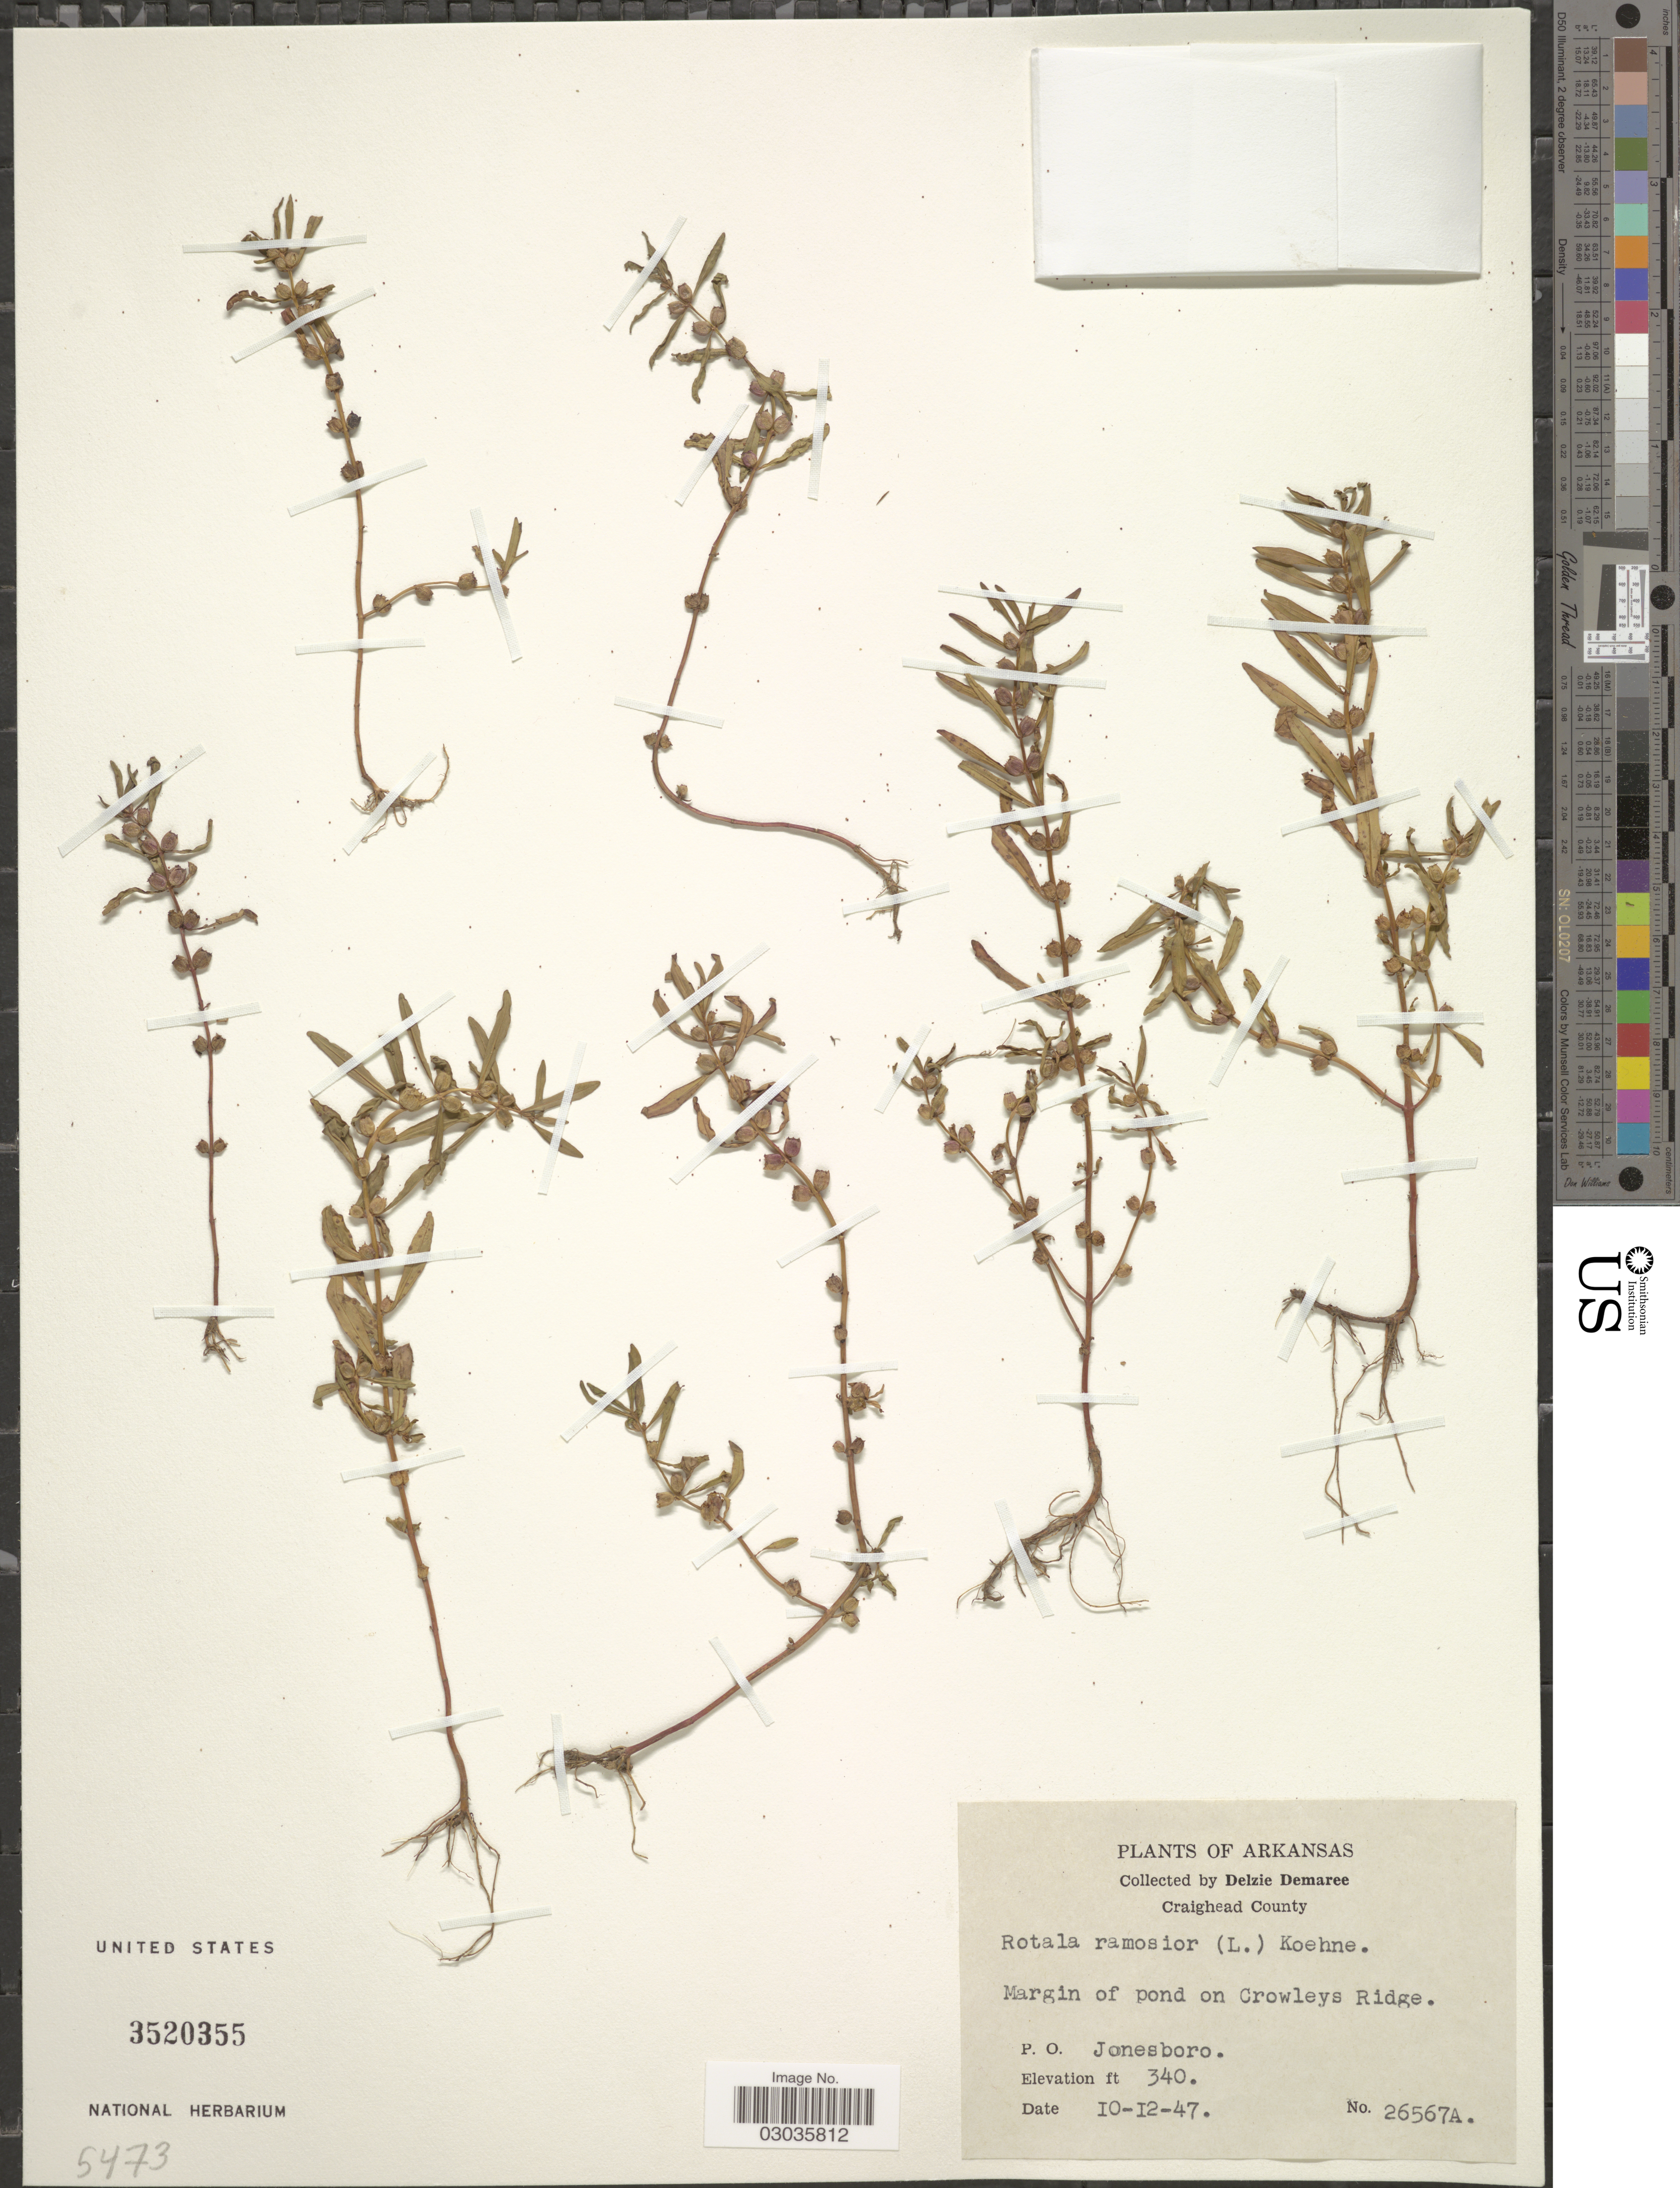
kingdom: Plantae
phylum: Tracheophyta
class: Magnoliopsida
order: Myrtales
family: Lythraceae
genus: Rotala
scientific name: Rotala ramosior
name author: (L.) Koehne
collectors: D. Demaree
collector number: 26567A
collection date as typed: Transcribed d/m/y: 12/10/47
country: United States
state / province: Arkansas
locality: Craighead County. Margin of pond on Crowleys Ridge. P. O. Jonesboro.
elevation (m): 104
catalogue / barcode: US 3520355